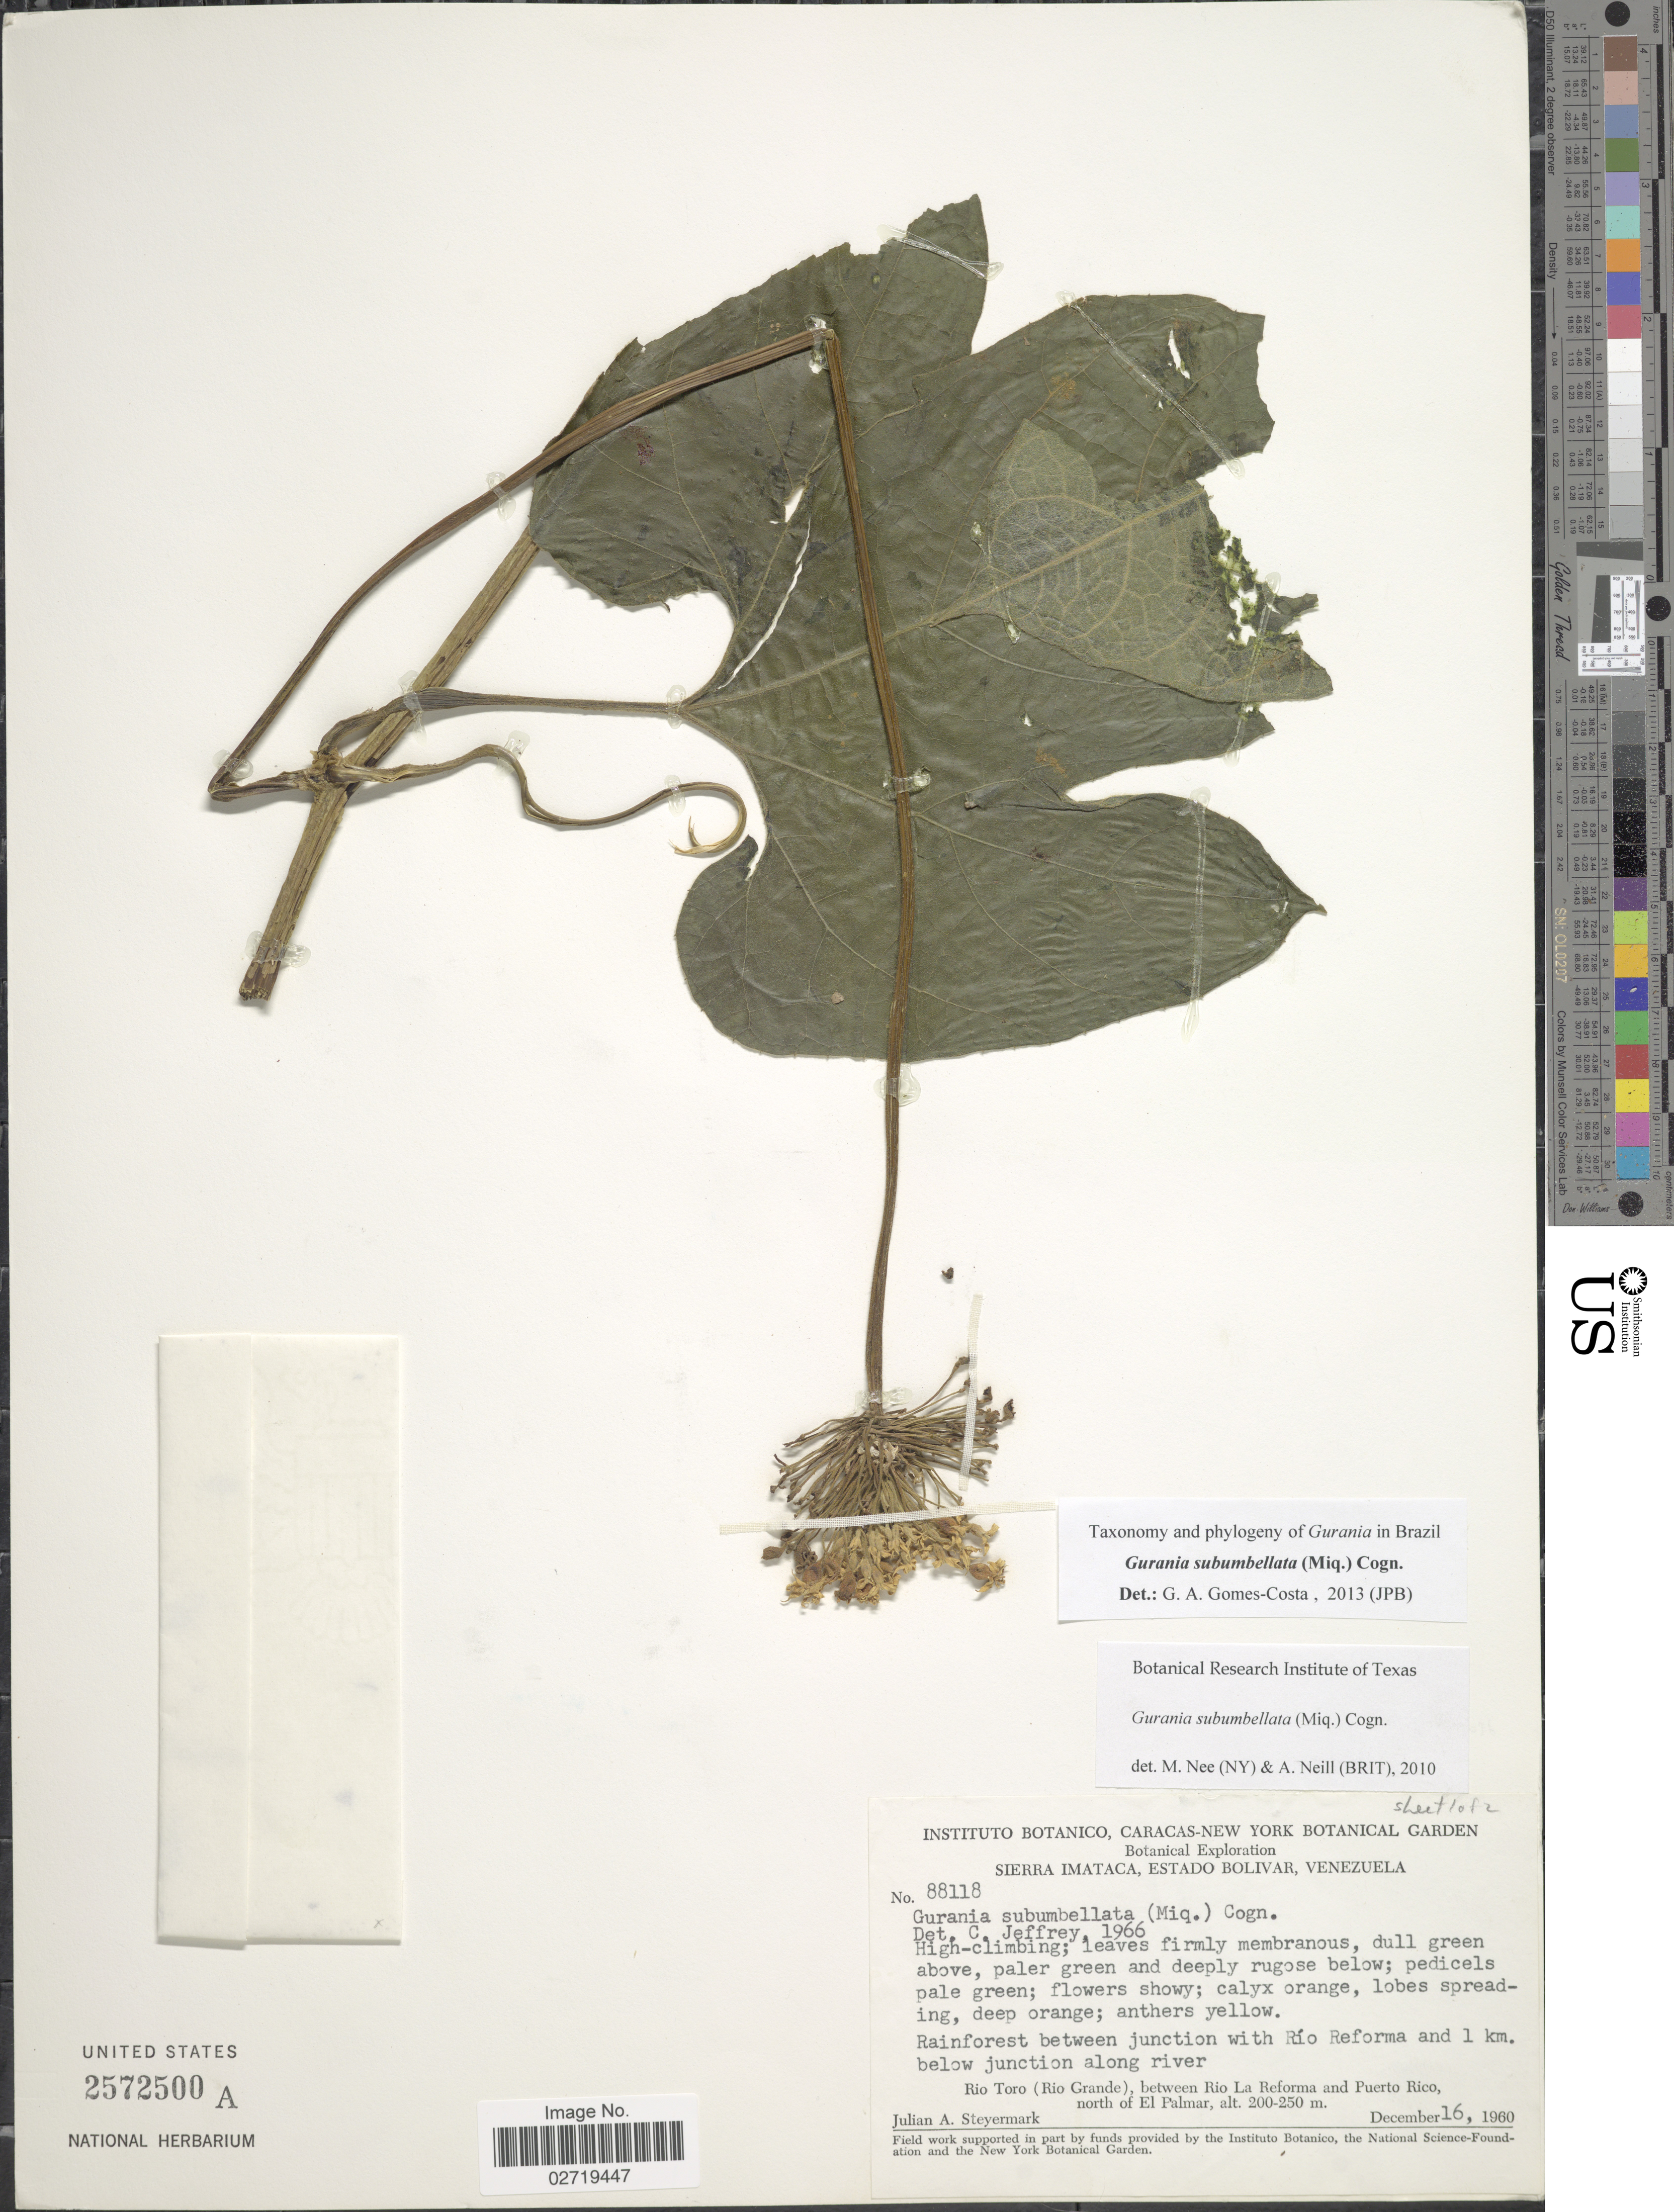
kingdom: Plantae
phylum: Tracheophyta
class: Magnoliopsida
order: Cucurbitales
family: Cucurbitaceae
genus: Gurania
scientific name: Gurania subumbellata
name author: (Miq.) Cogn.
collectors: J. Steyermark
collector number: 88118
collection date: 1960-12-16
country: Venezuela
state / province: Bolivar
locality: Sierra Imataca, Rainforest between junction with Río Reforma and 1 km below junction along river, Rio Toro (Rio Grande), between Rio La Reforma and Puerto Rico, north of El Palmar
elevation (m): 200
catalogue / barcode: US 2572500A